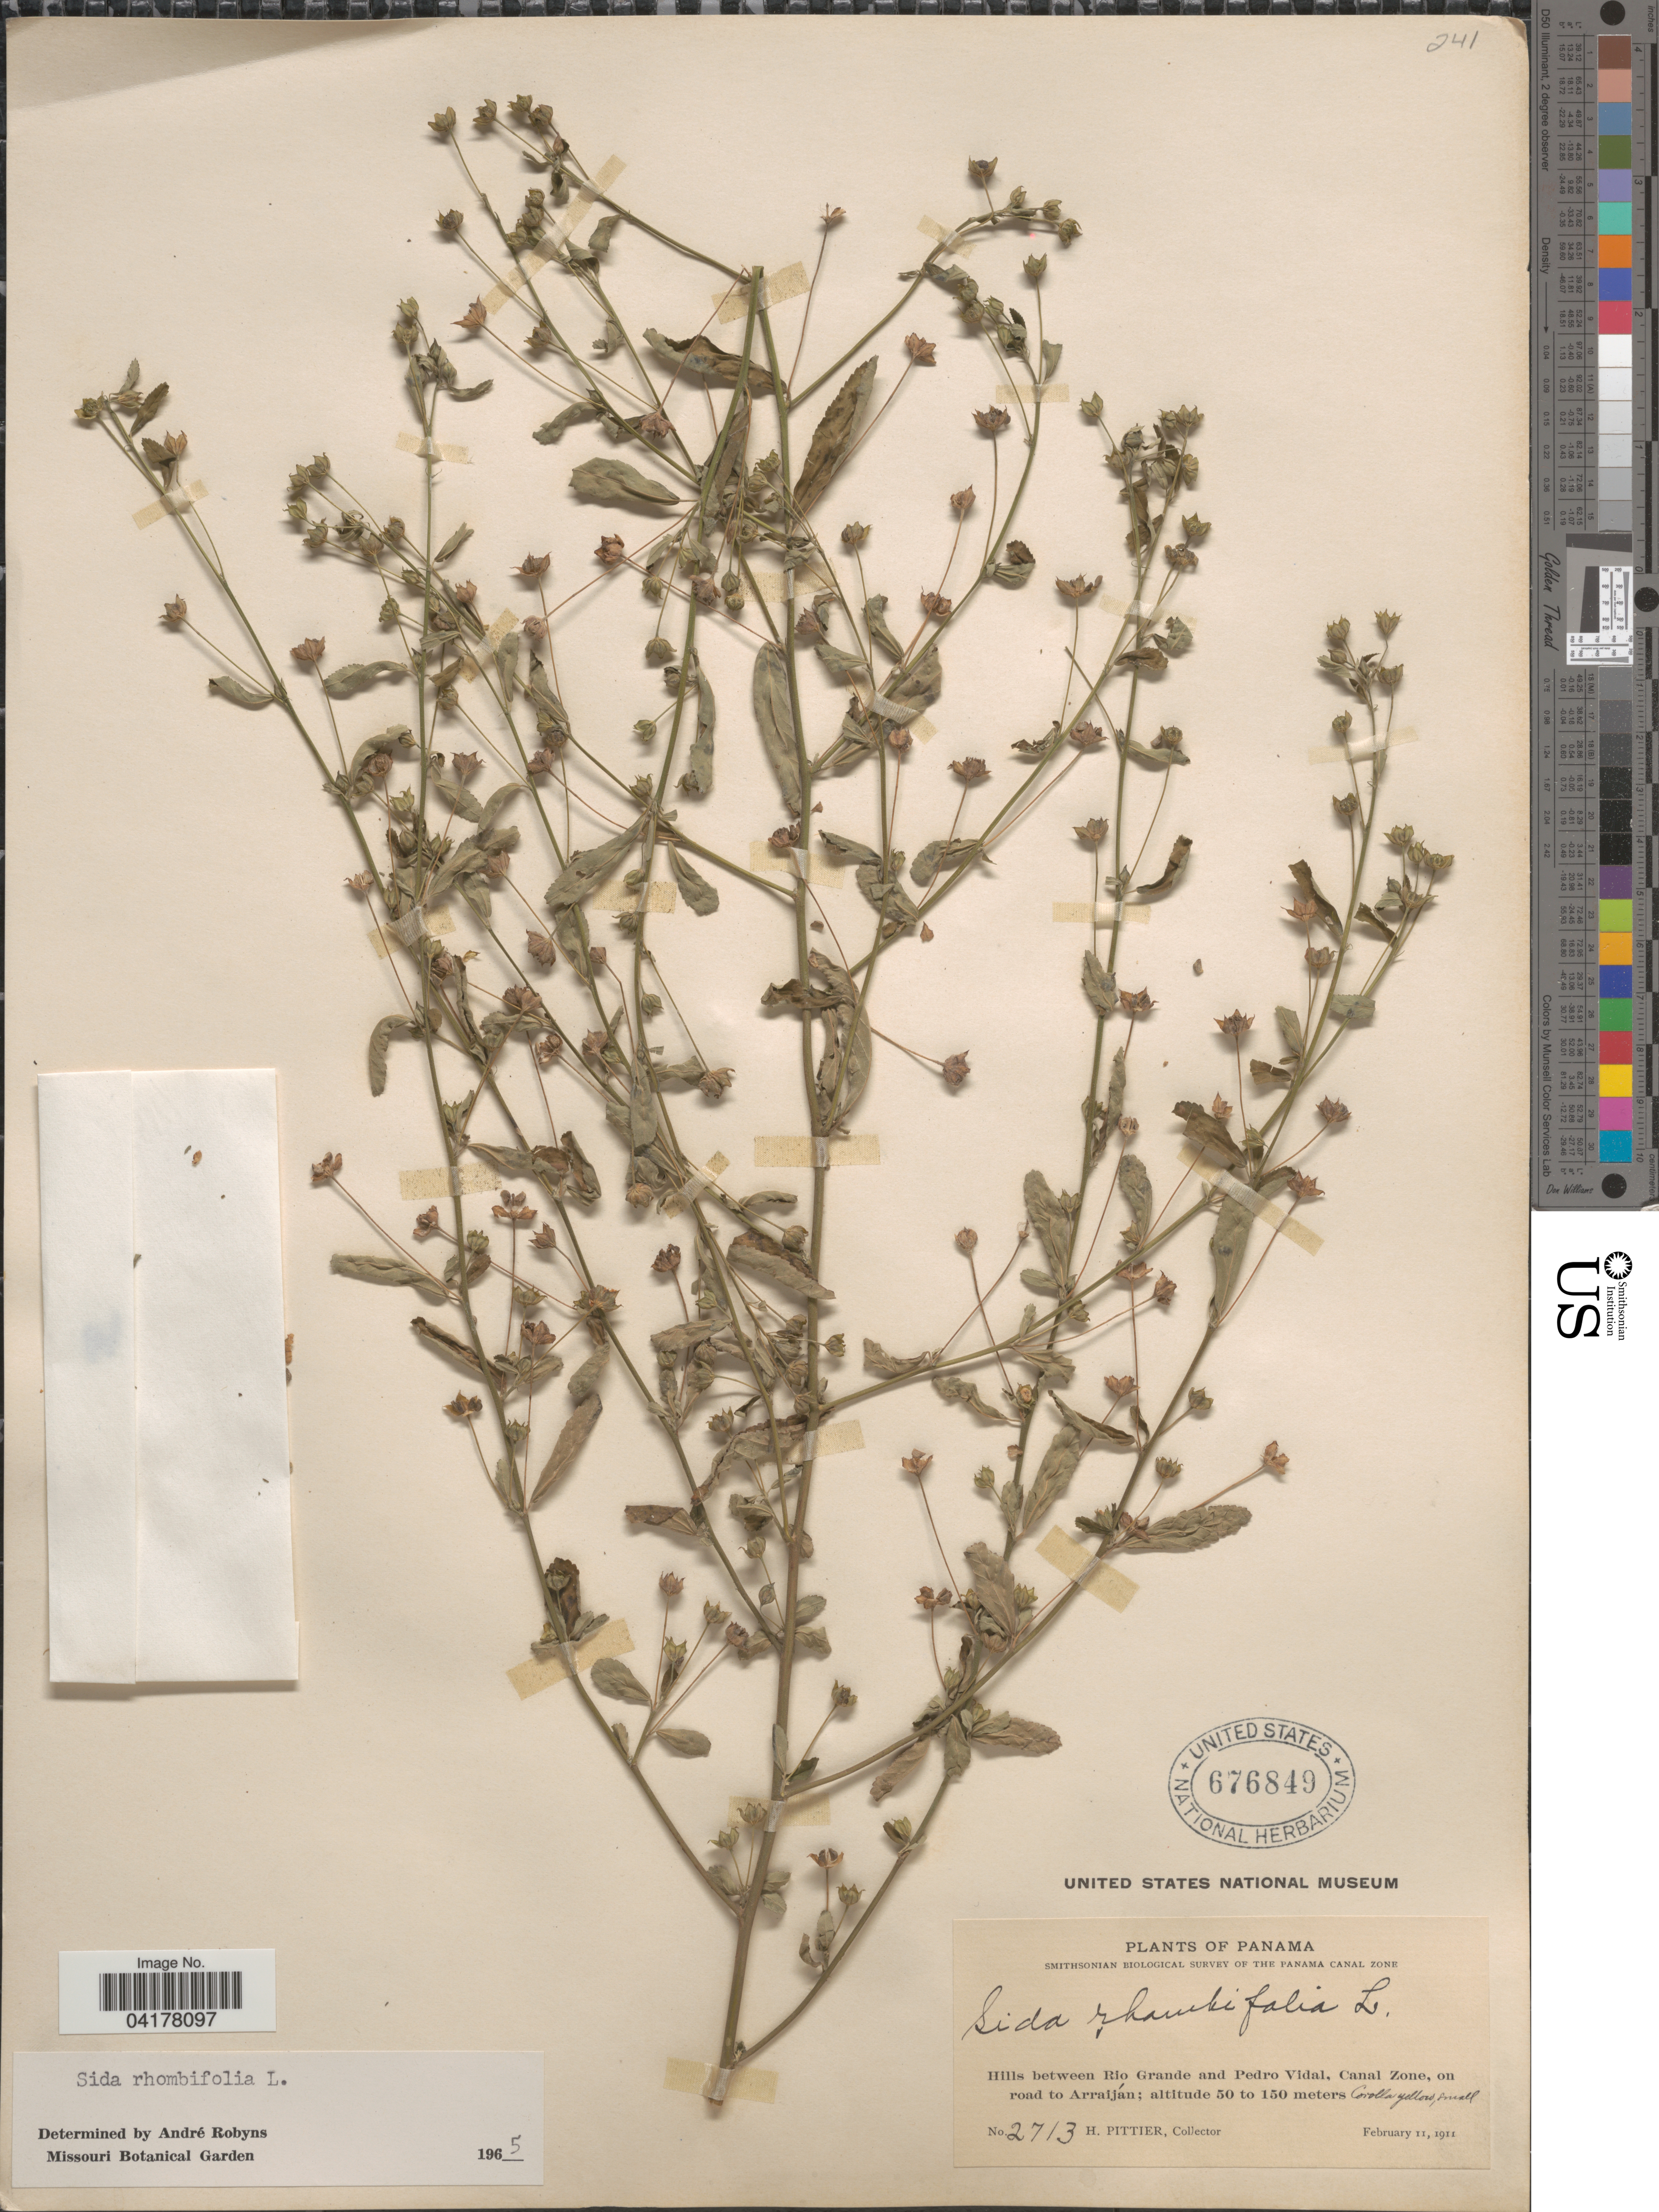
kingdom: Plantae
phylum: Tracheophyta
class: Magnoliopsida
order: Malvales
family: Malvaceae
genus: Sida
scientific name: Sida rhombifolia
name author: L.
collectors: H. F. Pittier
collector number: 2713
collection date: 1911-02-11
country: Panama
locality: Smithsonian Biological survey of the Panama Canal Zone. Hills between Rio Grande and Pedro Vidal, Canal Zone, on road to Arraiján.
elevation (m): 50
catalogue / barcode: US 676849